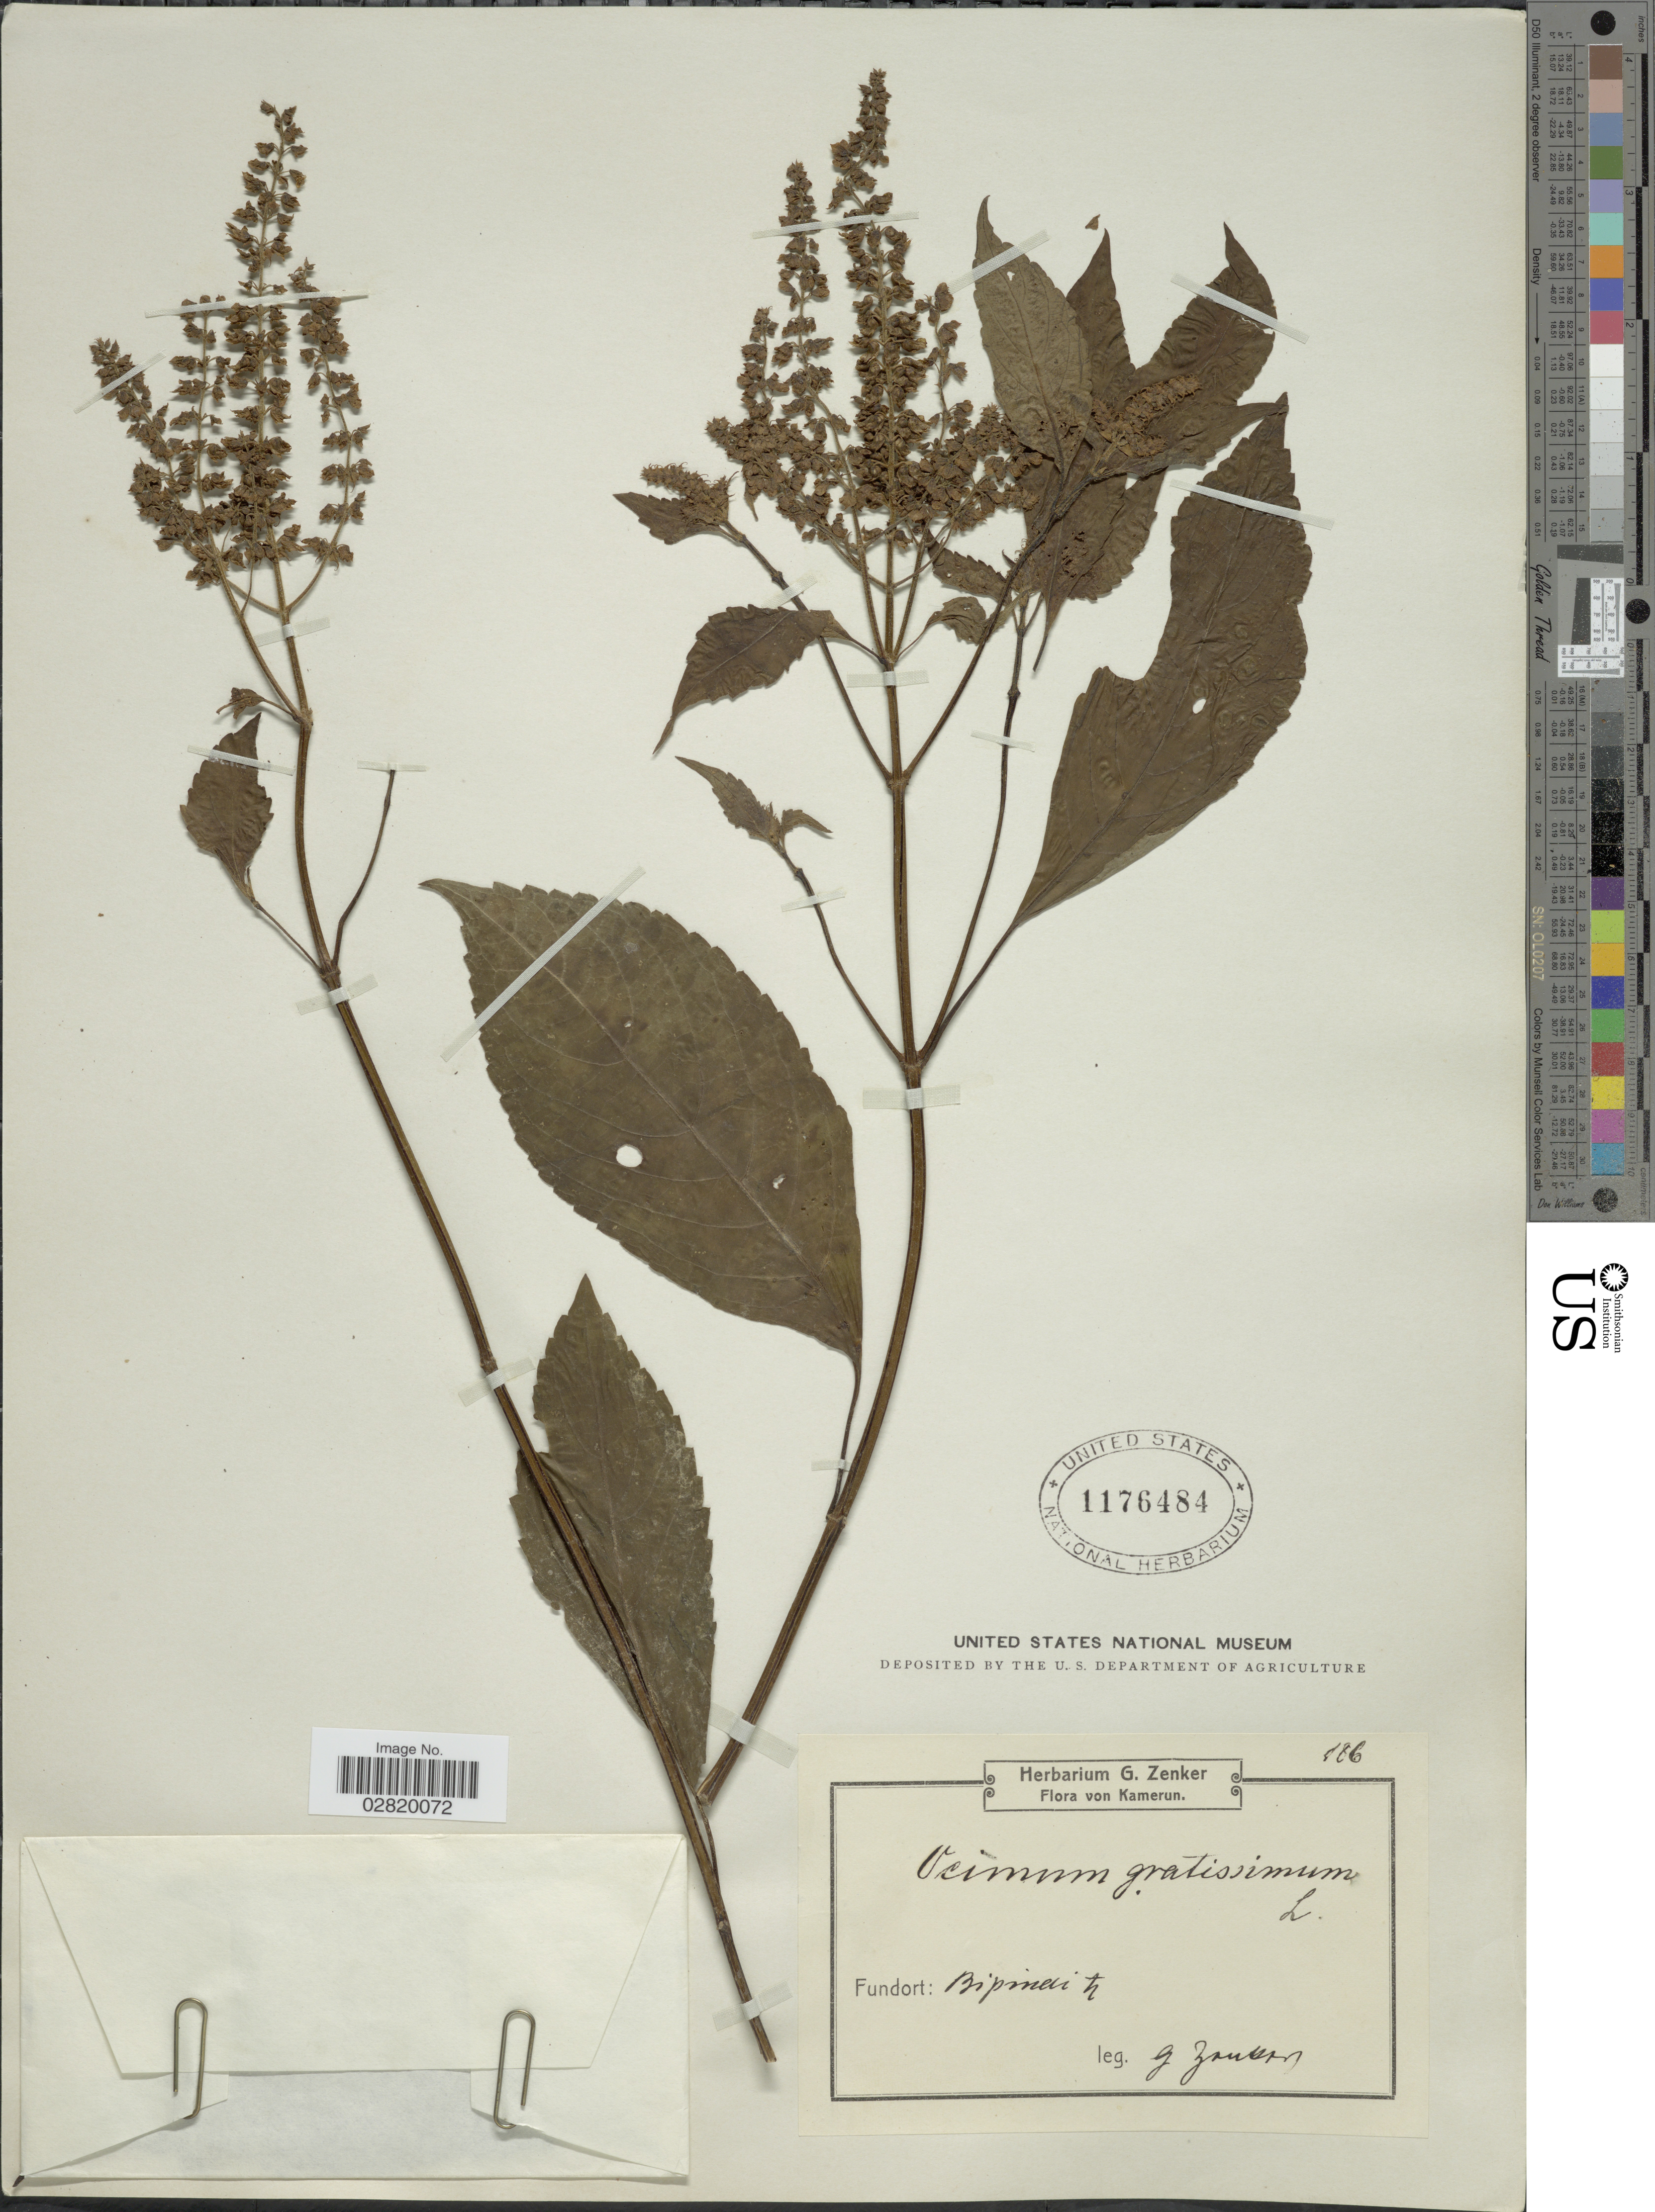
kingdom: Plantae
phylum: Tracheophyta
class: Magnoliopsida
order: Lamiales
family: Lamiaceae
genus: Ocimum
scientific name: Ocimum gratissimum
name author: L.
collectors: G. A. Zenker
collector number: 486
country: Cameroon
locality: Kamerun, Fundort Bipindi T [interpreted].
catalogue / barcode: US 1176484